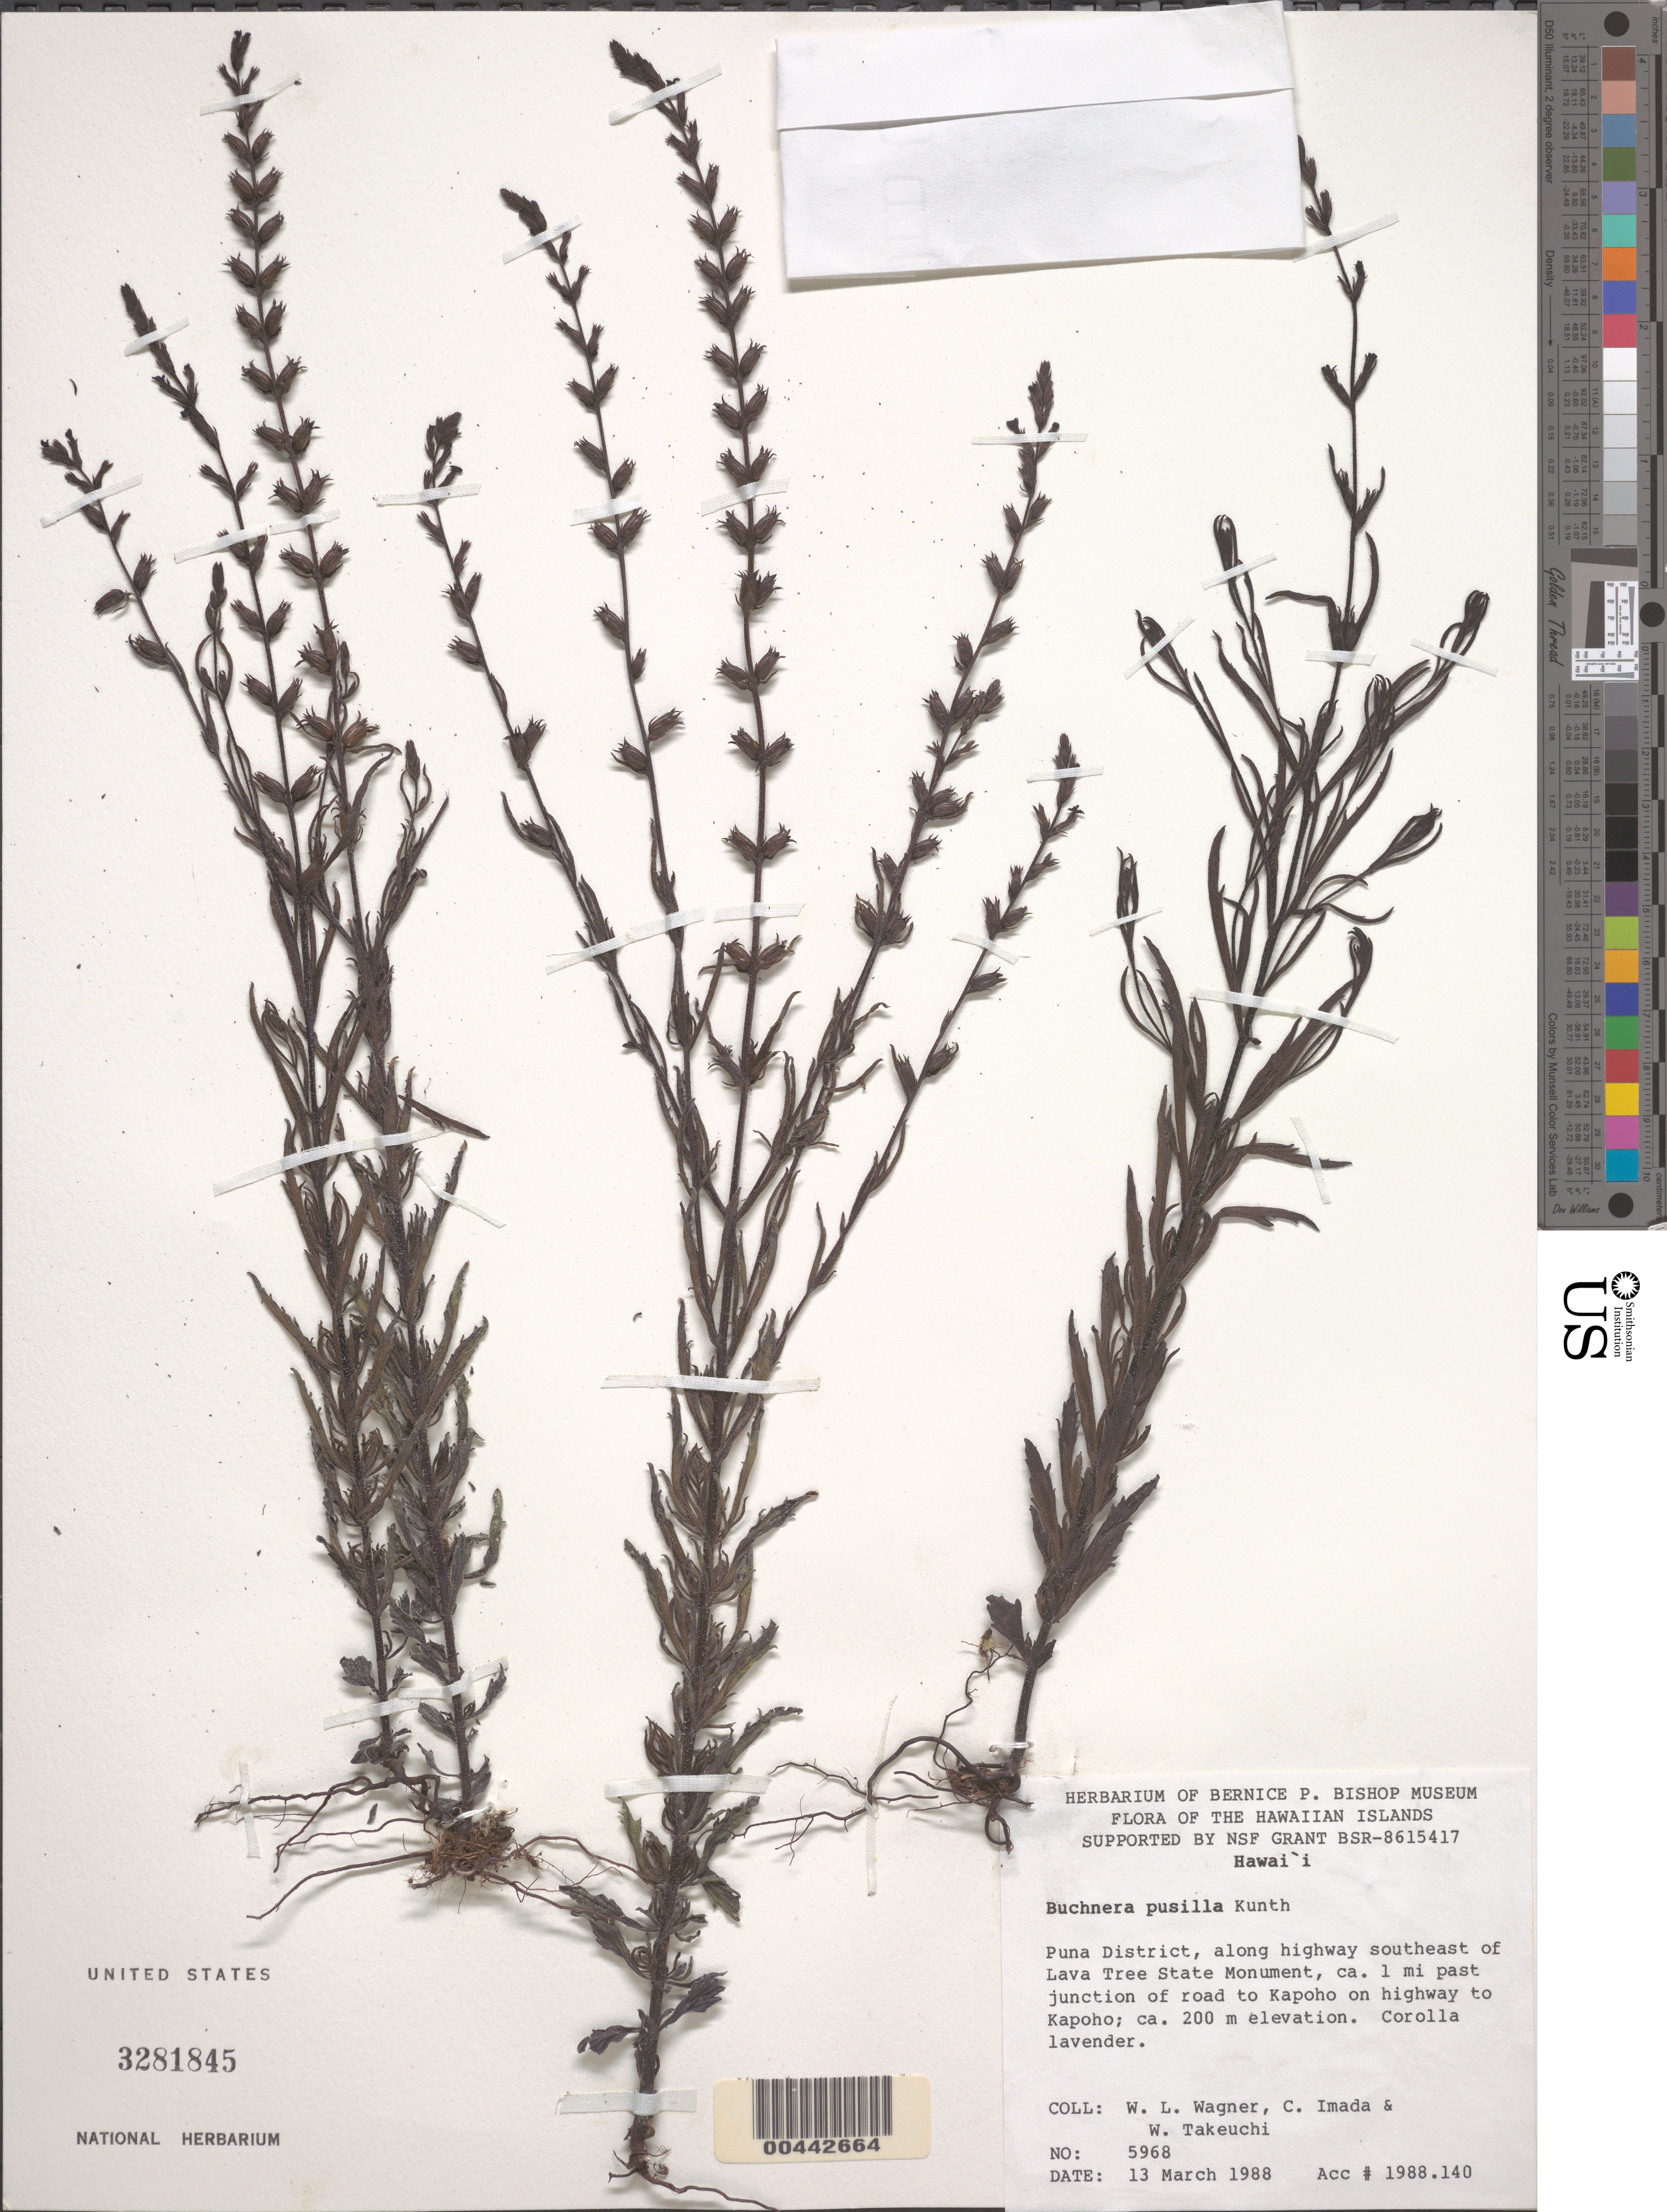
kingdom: Plantae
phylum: Tracheophyta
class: Magnoliopsida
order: Lamiales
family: Orobanchaceae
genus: Buchnera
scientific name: Buchnera pusilla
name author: Kunth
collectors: W. L. Wagner, C. Imada & W. N. Takeuchi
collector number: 5968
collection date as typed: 13 Mar 1988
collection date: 1988-03-13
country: United States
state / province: Hawaii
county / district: Hawaii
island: Hawaii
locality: Puna District, along hwy. southeast of Lava Tree State Monument, ca. 1 mi. past junction of road to Kapoho on highway to Kapoho.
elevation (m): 200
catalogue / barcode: US 3281845